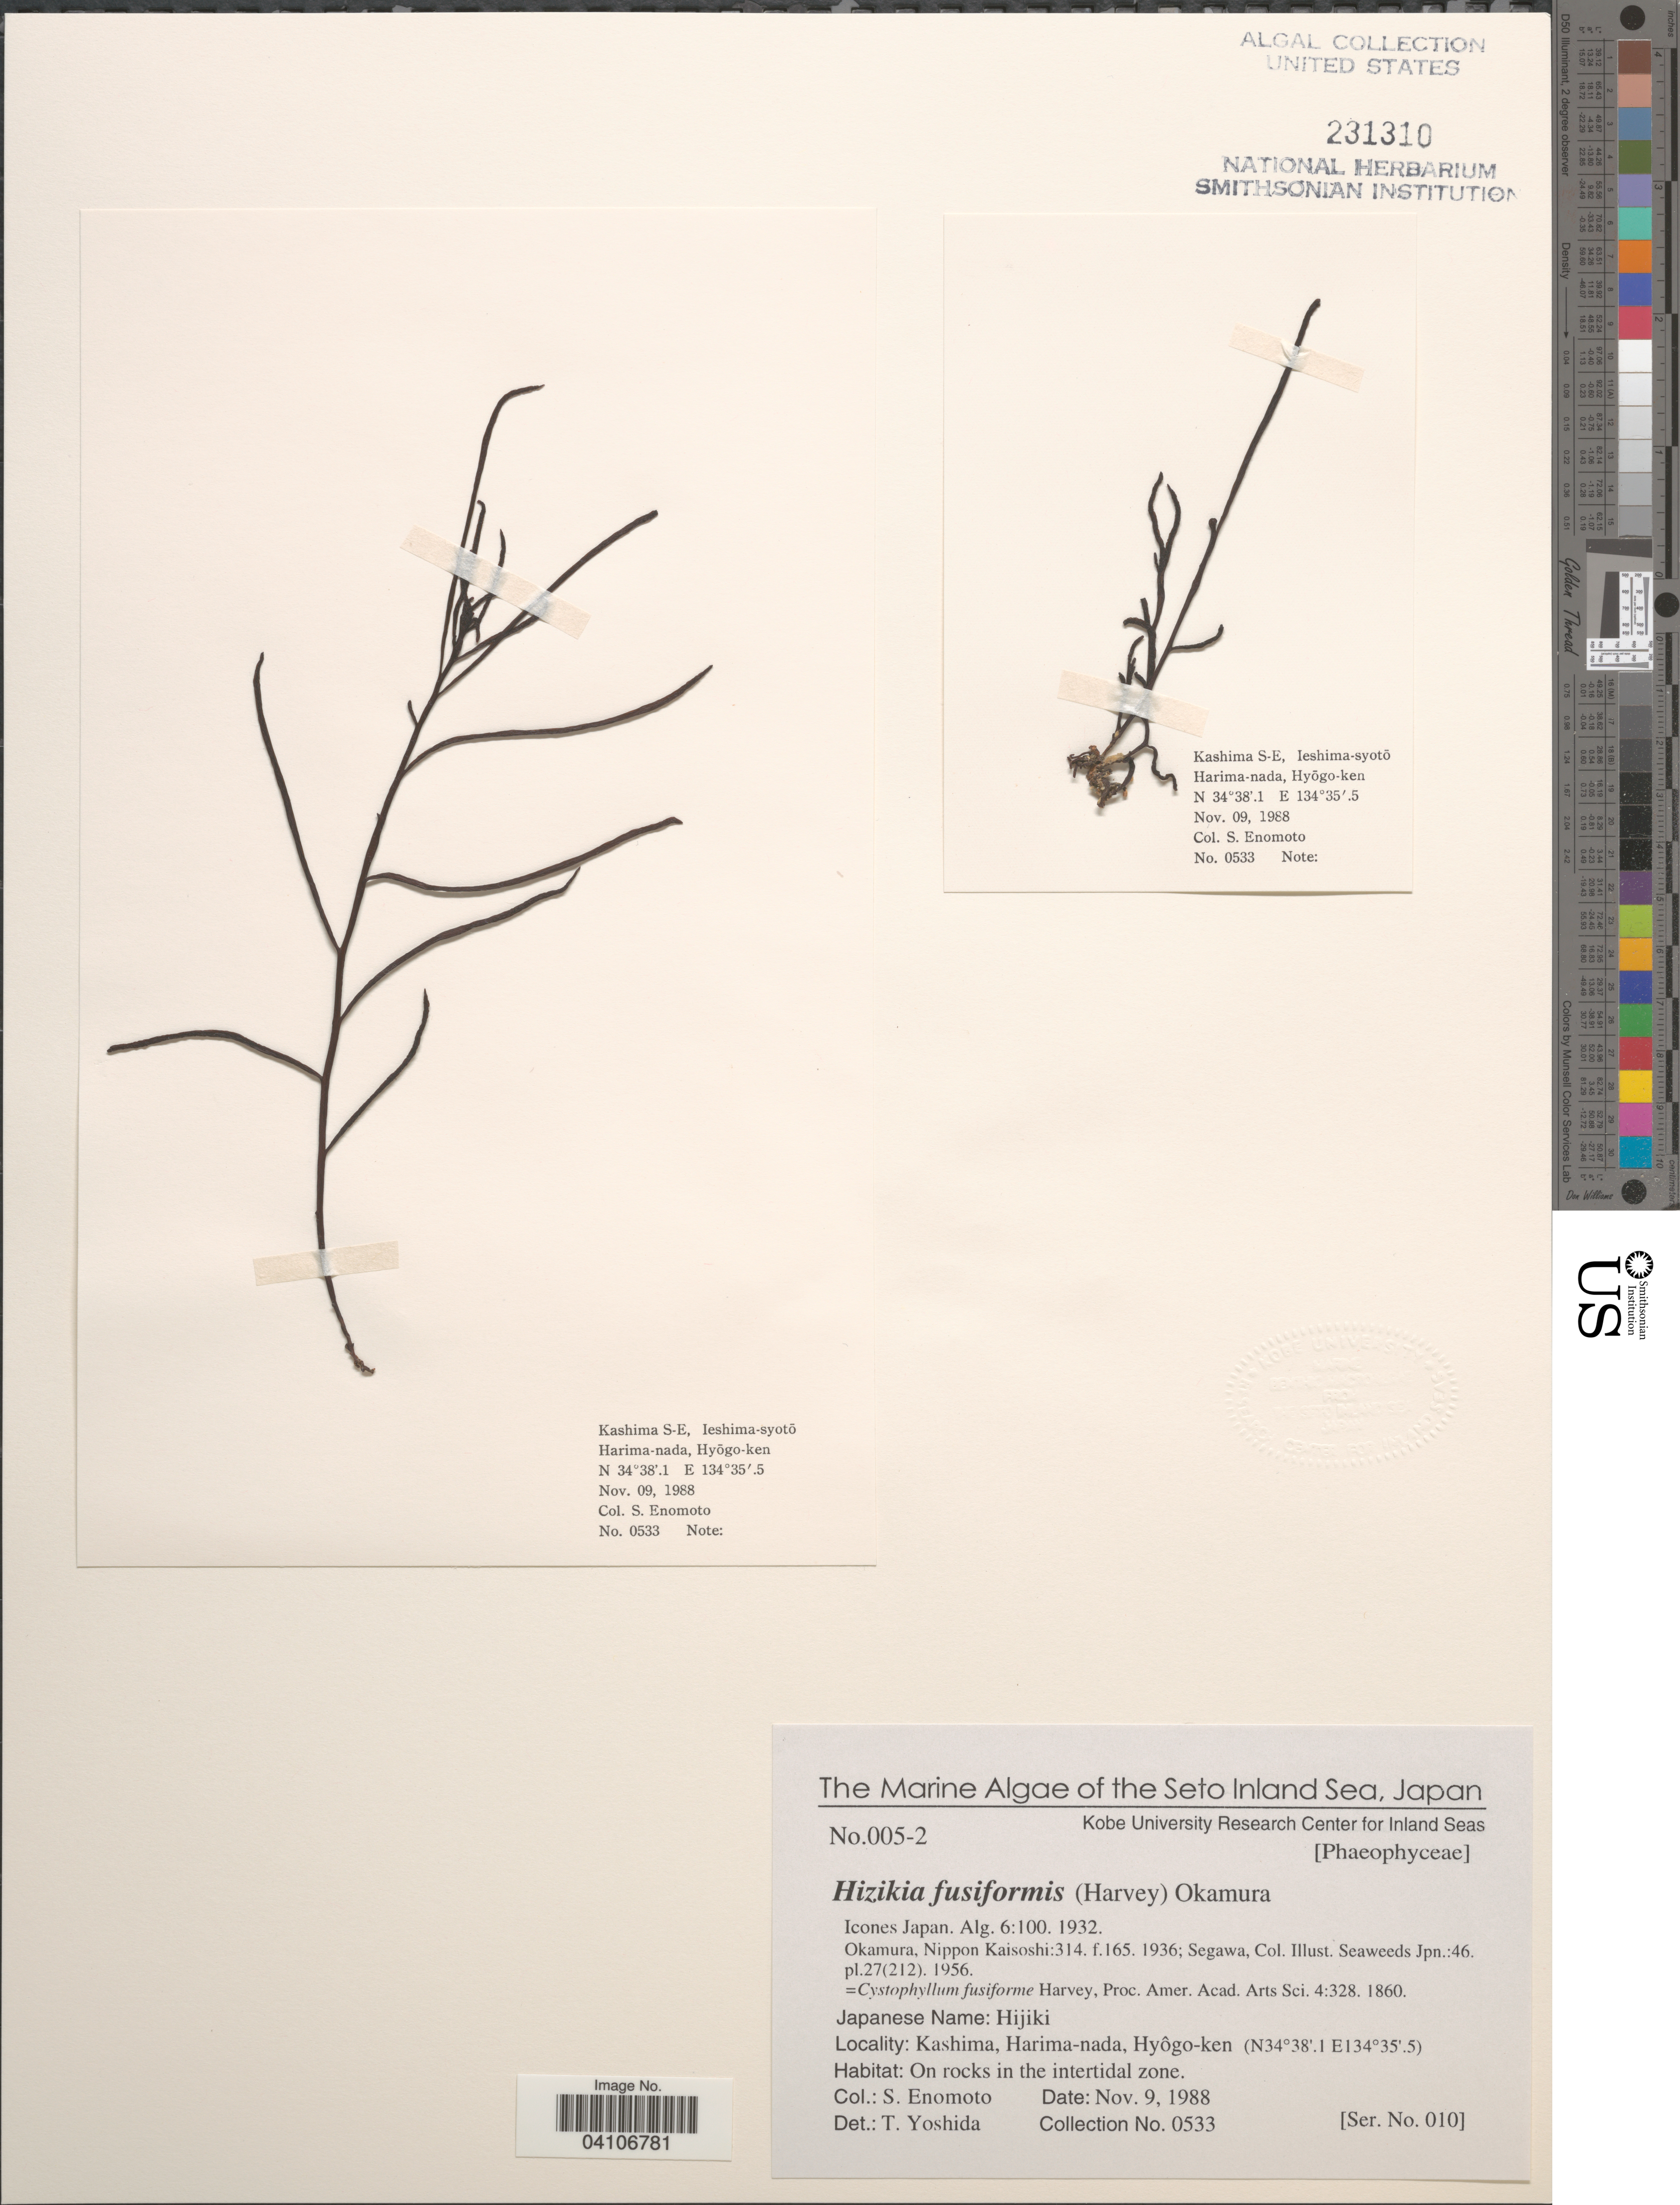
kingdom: Chromista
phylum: Ochrophyta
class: Phaeophyceae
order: Fucales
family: Sargassaceae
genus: Sargassum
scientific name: Sargassum fusiforme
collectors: S. Enomoto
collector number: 0533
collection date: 1988-11-09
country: Japan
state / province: Hyogo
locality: The Seto Inland Sea. Kashima, Harima-nada, Hyôgo-ken. On rocks in the intertidal zone.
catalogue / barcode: US 231310